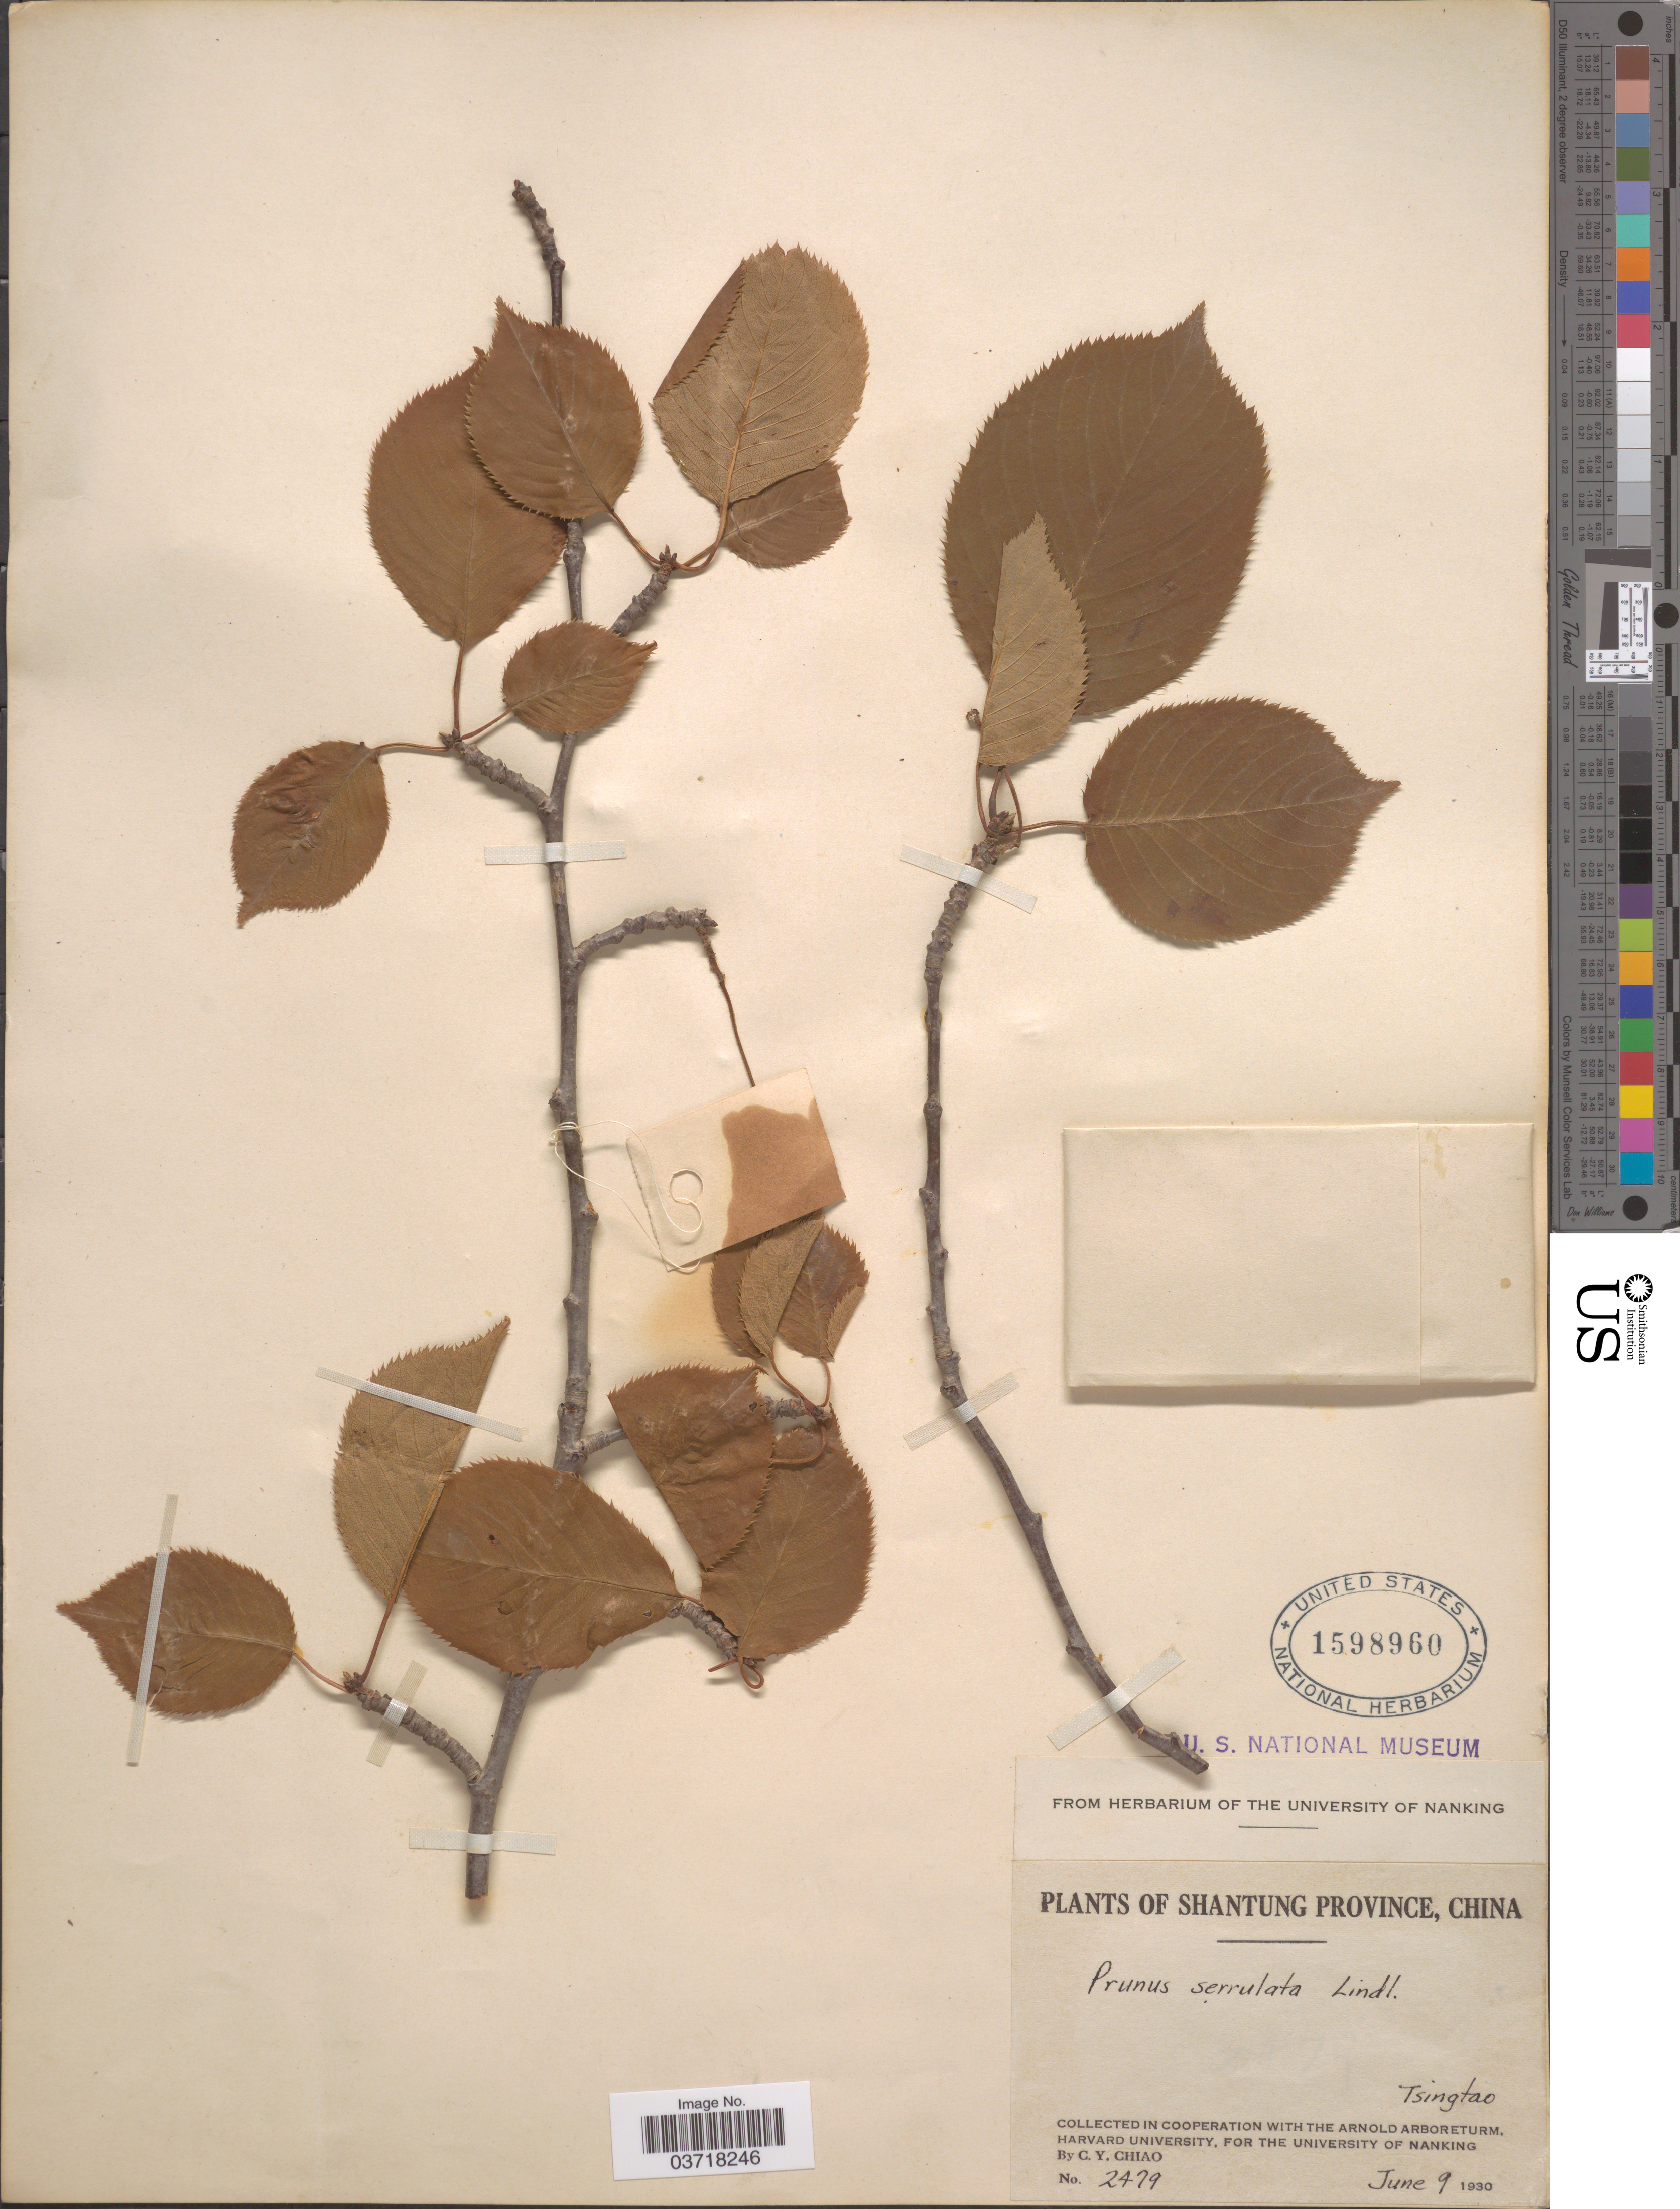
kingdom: Plantae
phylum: Tracheophyta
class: Magnoliopsida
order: Rosales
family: Rosaceae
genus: Prunus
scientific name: Prunus serrulata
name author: Lindl.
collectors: C. Y. Chiao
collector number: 2479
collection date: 1930-06-09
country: China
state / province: Shandong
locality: Shantung Province. Tsingtao.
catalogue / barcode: US 1598960